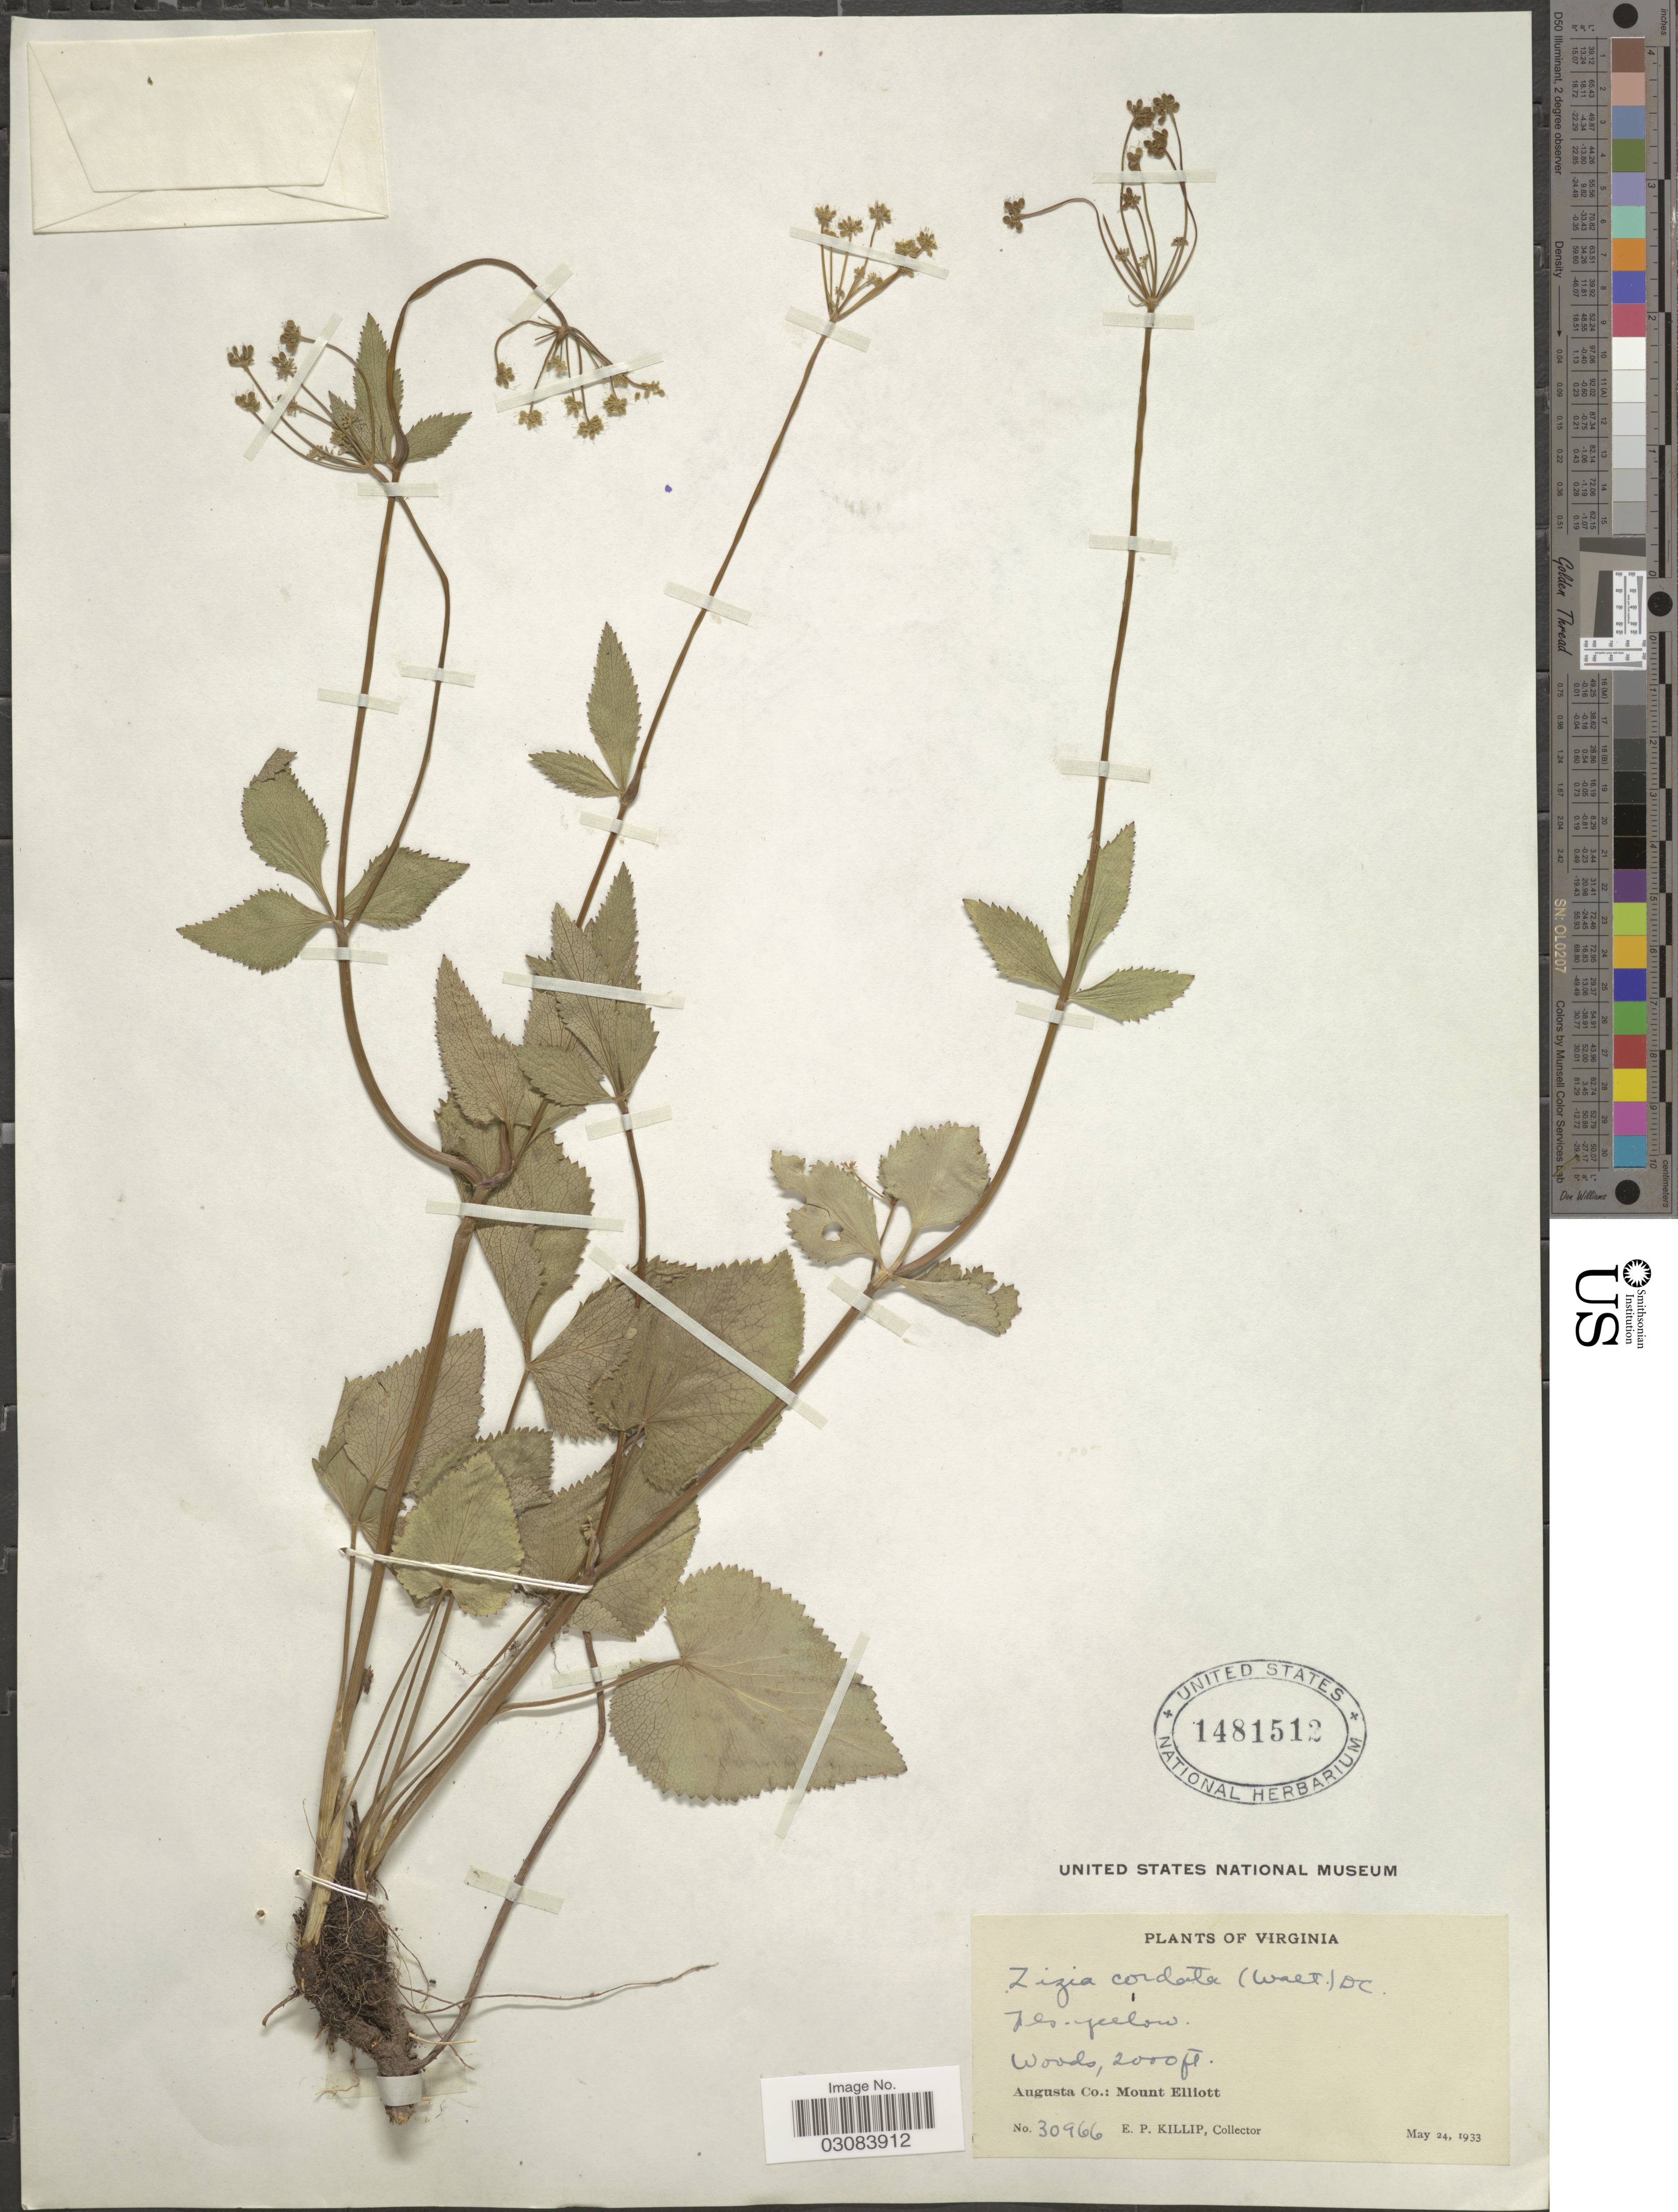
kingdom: Plantae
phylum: Tracheophyta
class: Magnoliopsida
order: Apiales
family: Apiaceae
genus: Zizia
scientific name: Zizia aptera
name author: (A. Gray) Fernald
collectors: E. P. Killip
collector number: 30966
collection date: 1933-05-24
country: United States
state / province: Virginia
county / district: Augusta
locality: Augusta Co.: Mount Elliott.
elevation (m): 610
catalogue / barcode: US 1481512